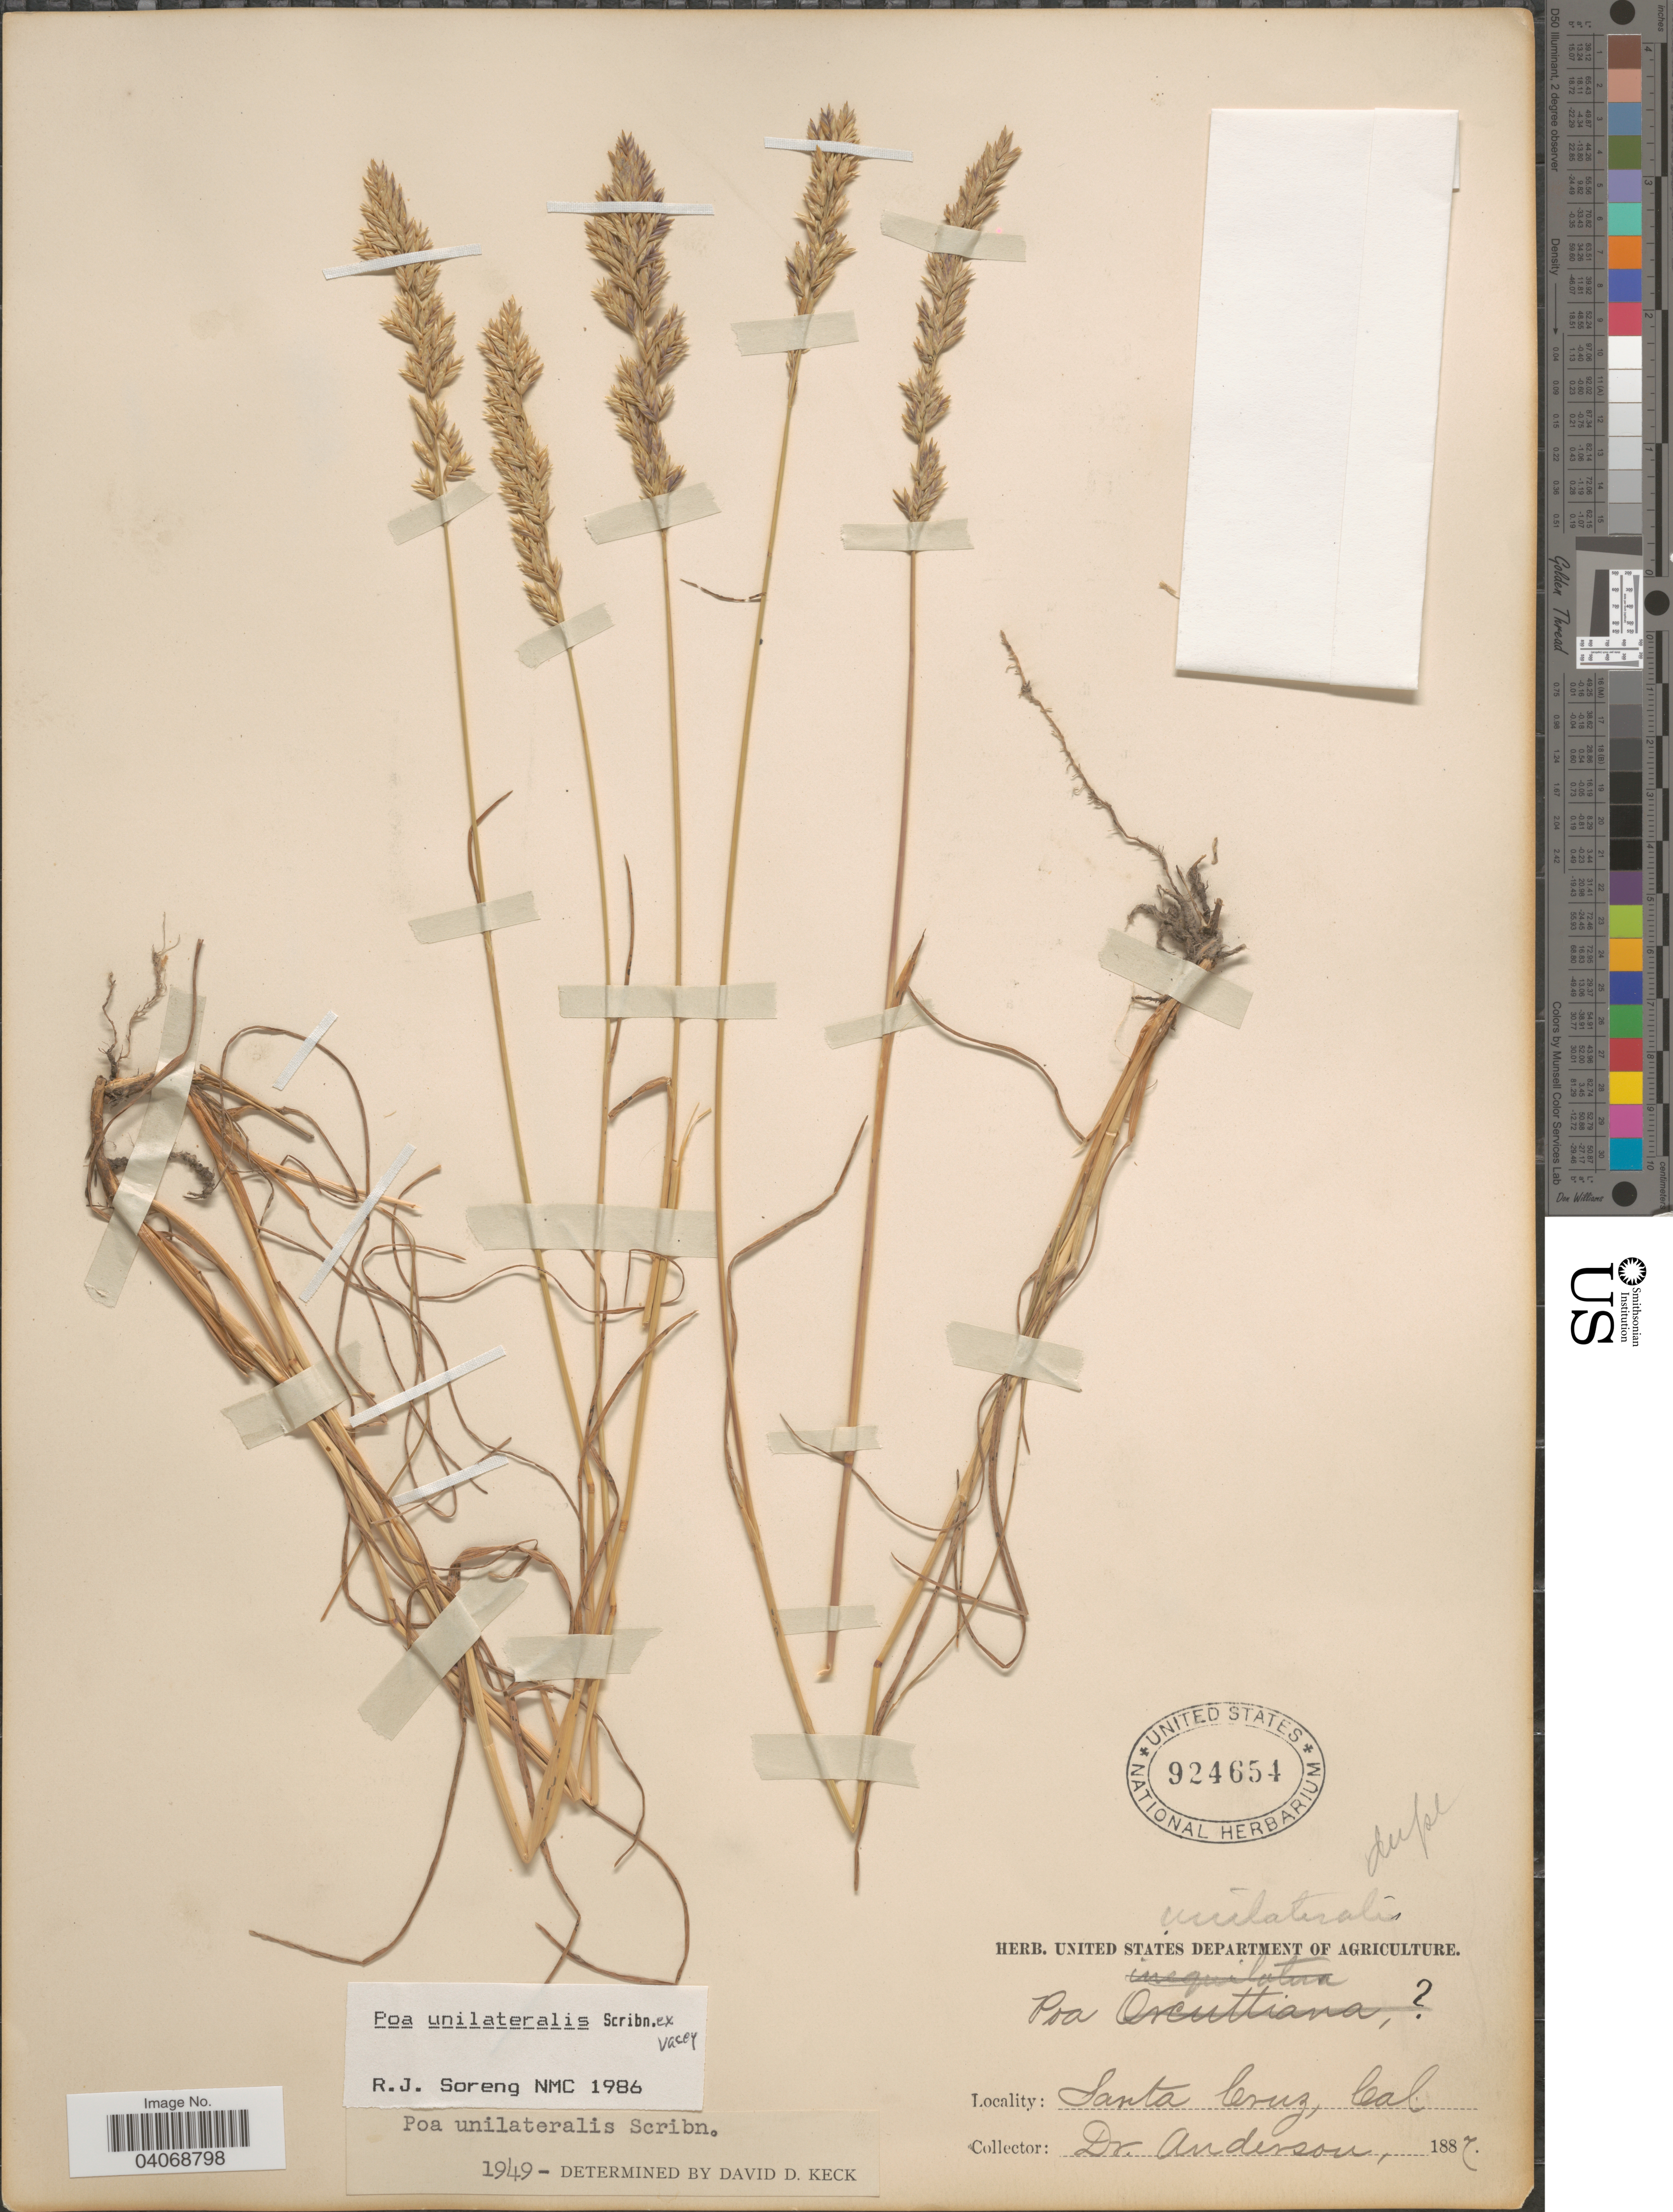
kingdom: Plantae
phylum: Tracheophyta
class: Liliopsida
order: Poales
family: Poaceae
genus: Poa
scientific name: Poa unilateralis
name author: Scribn. ex Vasey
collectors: -- Anderson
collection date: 1887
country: United States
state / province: California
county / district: Santa Cruz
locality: Santa Cruz.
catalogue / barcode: US 924654